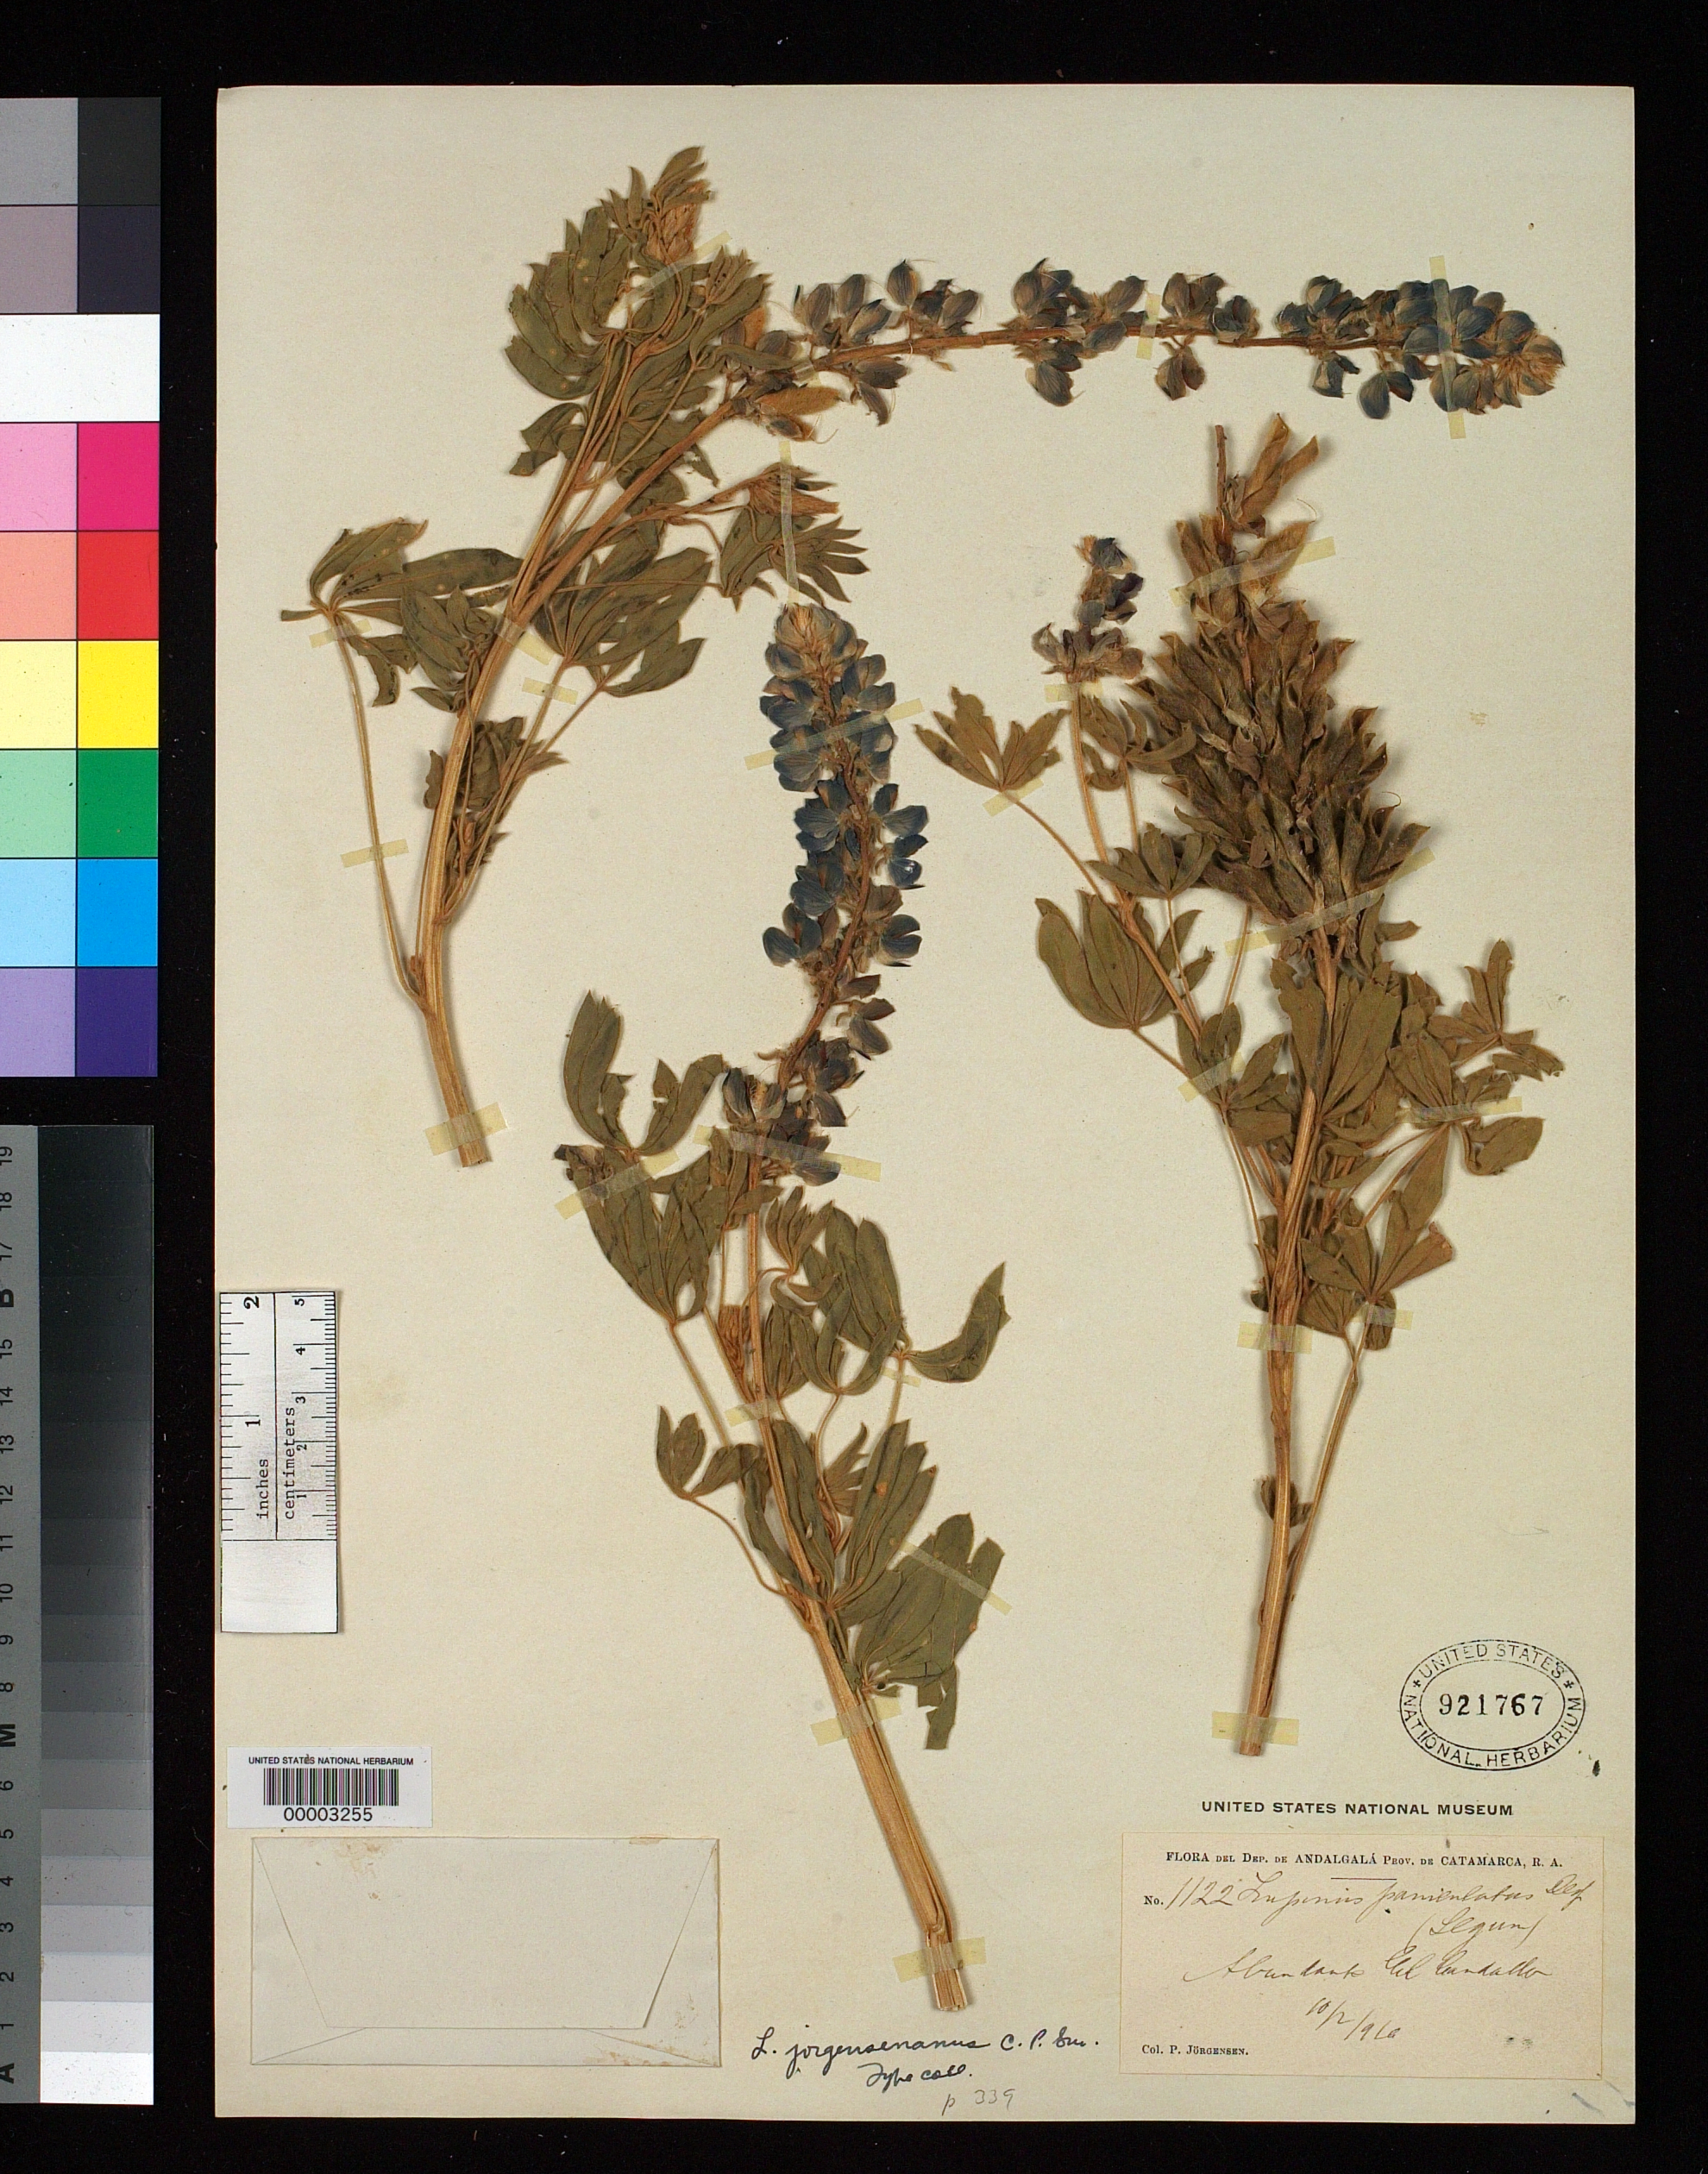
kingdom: Plantae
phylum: Tracheophyta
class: Magnoliopsida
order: Fabales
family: Fabaceae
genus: Lupinus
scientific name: Lupinus jorgensenanus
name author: C.P. Sm.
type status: Isotype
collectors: P. Jorgensen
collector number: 1122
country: Argentina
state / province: Catamarca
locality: Andalgala.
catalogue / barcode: US 921767